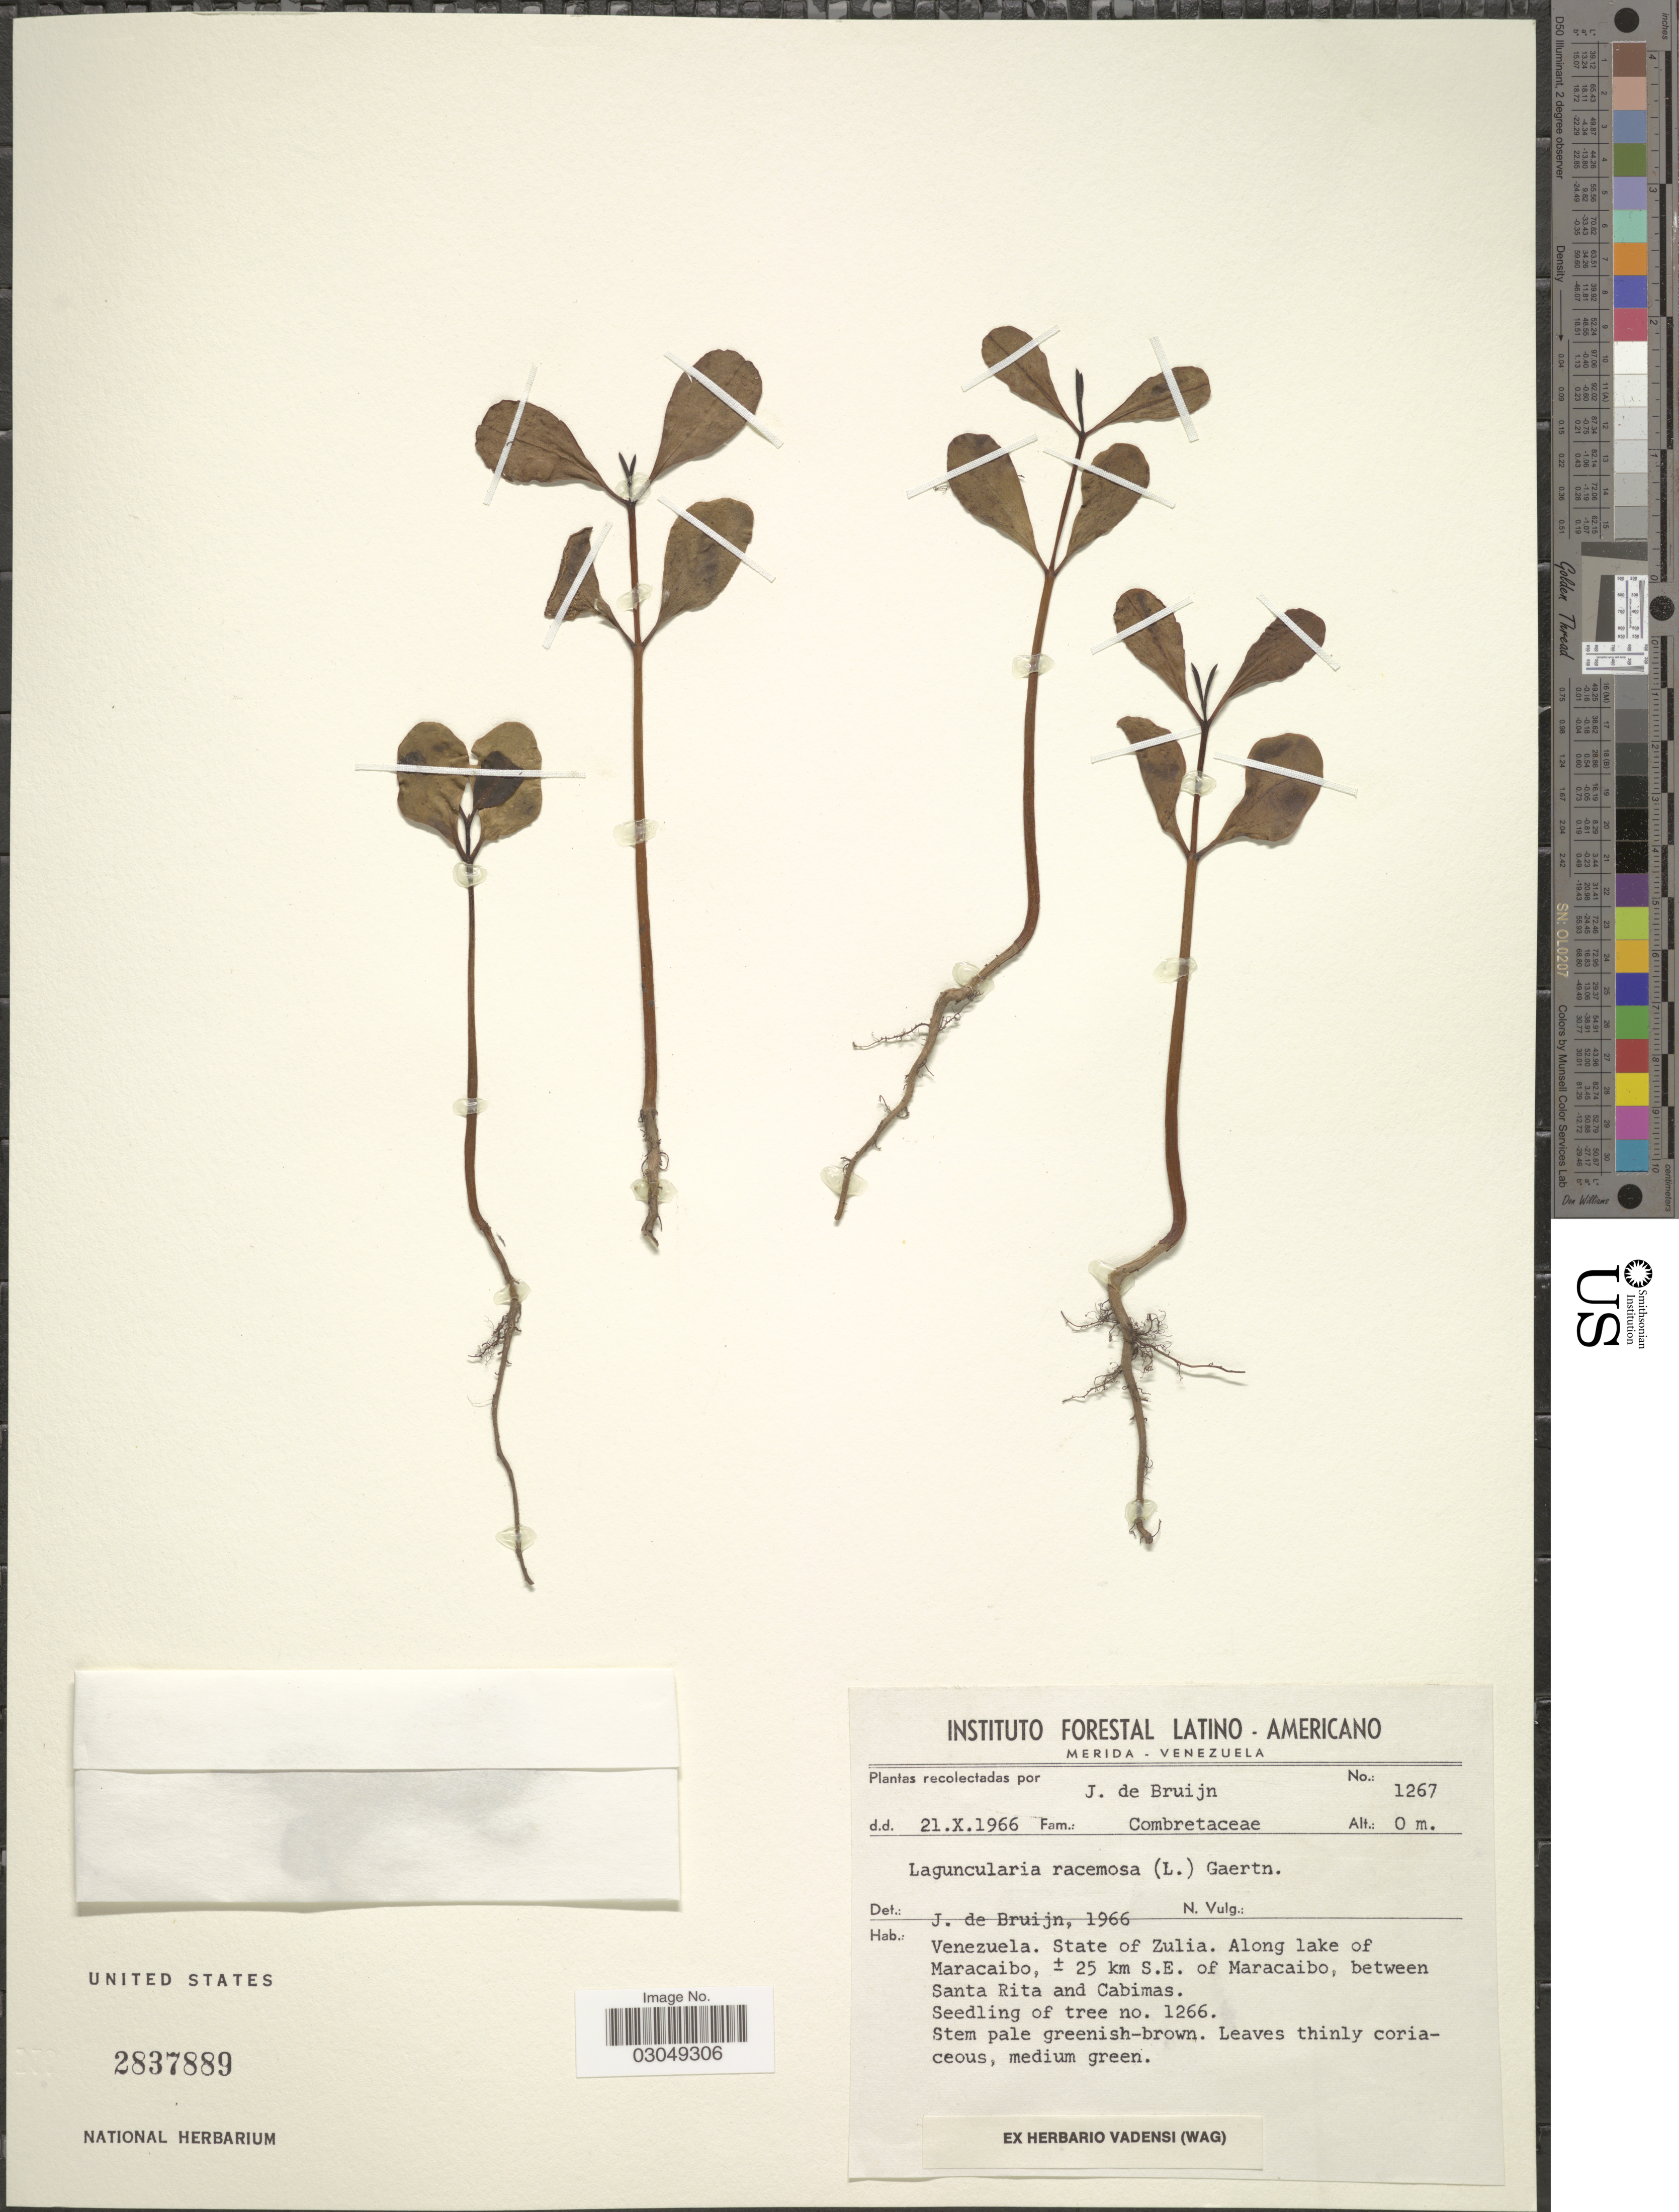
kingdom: Plantae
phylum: Tracheophyta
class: Magnoliopsida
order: Myrtales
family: Combretaceae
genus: Laguncularia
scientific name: Laguncularia racemosa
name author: (L.) C.F. Gaertn.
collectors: J. Bruijn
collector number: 1267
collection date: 1966-10-21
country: Venezuela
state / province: Zulia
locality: Along lake of Maracaibo, ± 25 km S.E. of Maracaibo, between Santa Rita and Cabimas.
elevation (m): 0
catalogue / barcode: US 2837889